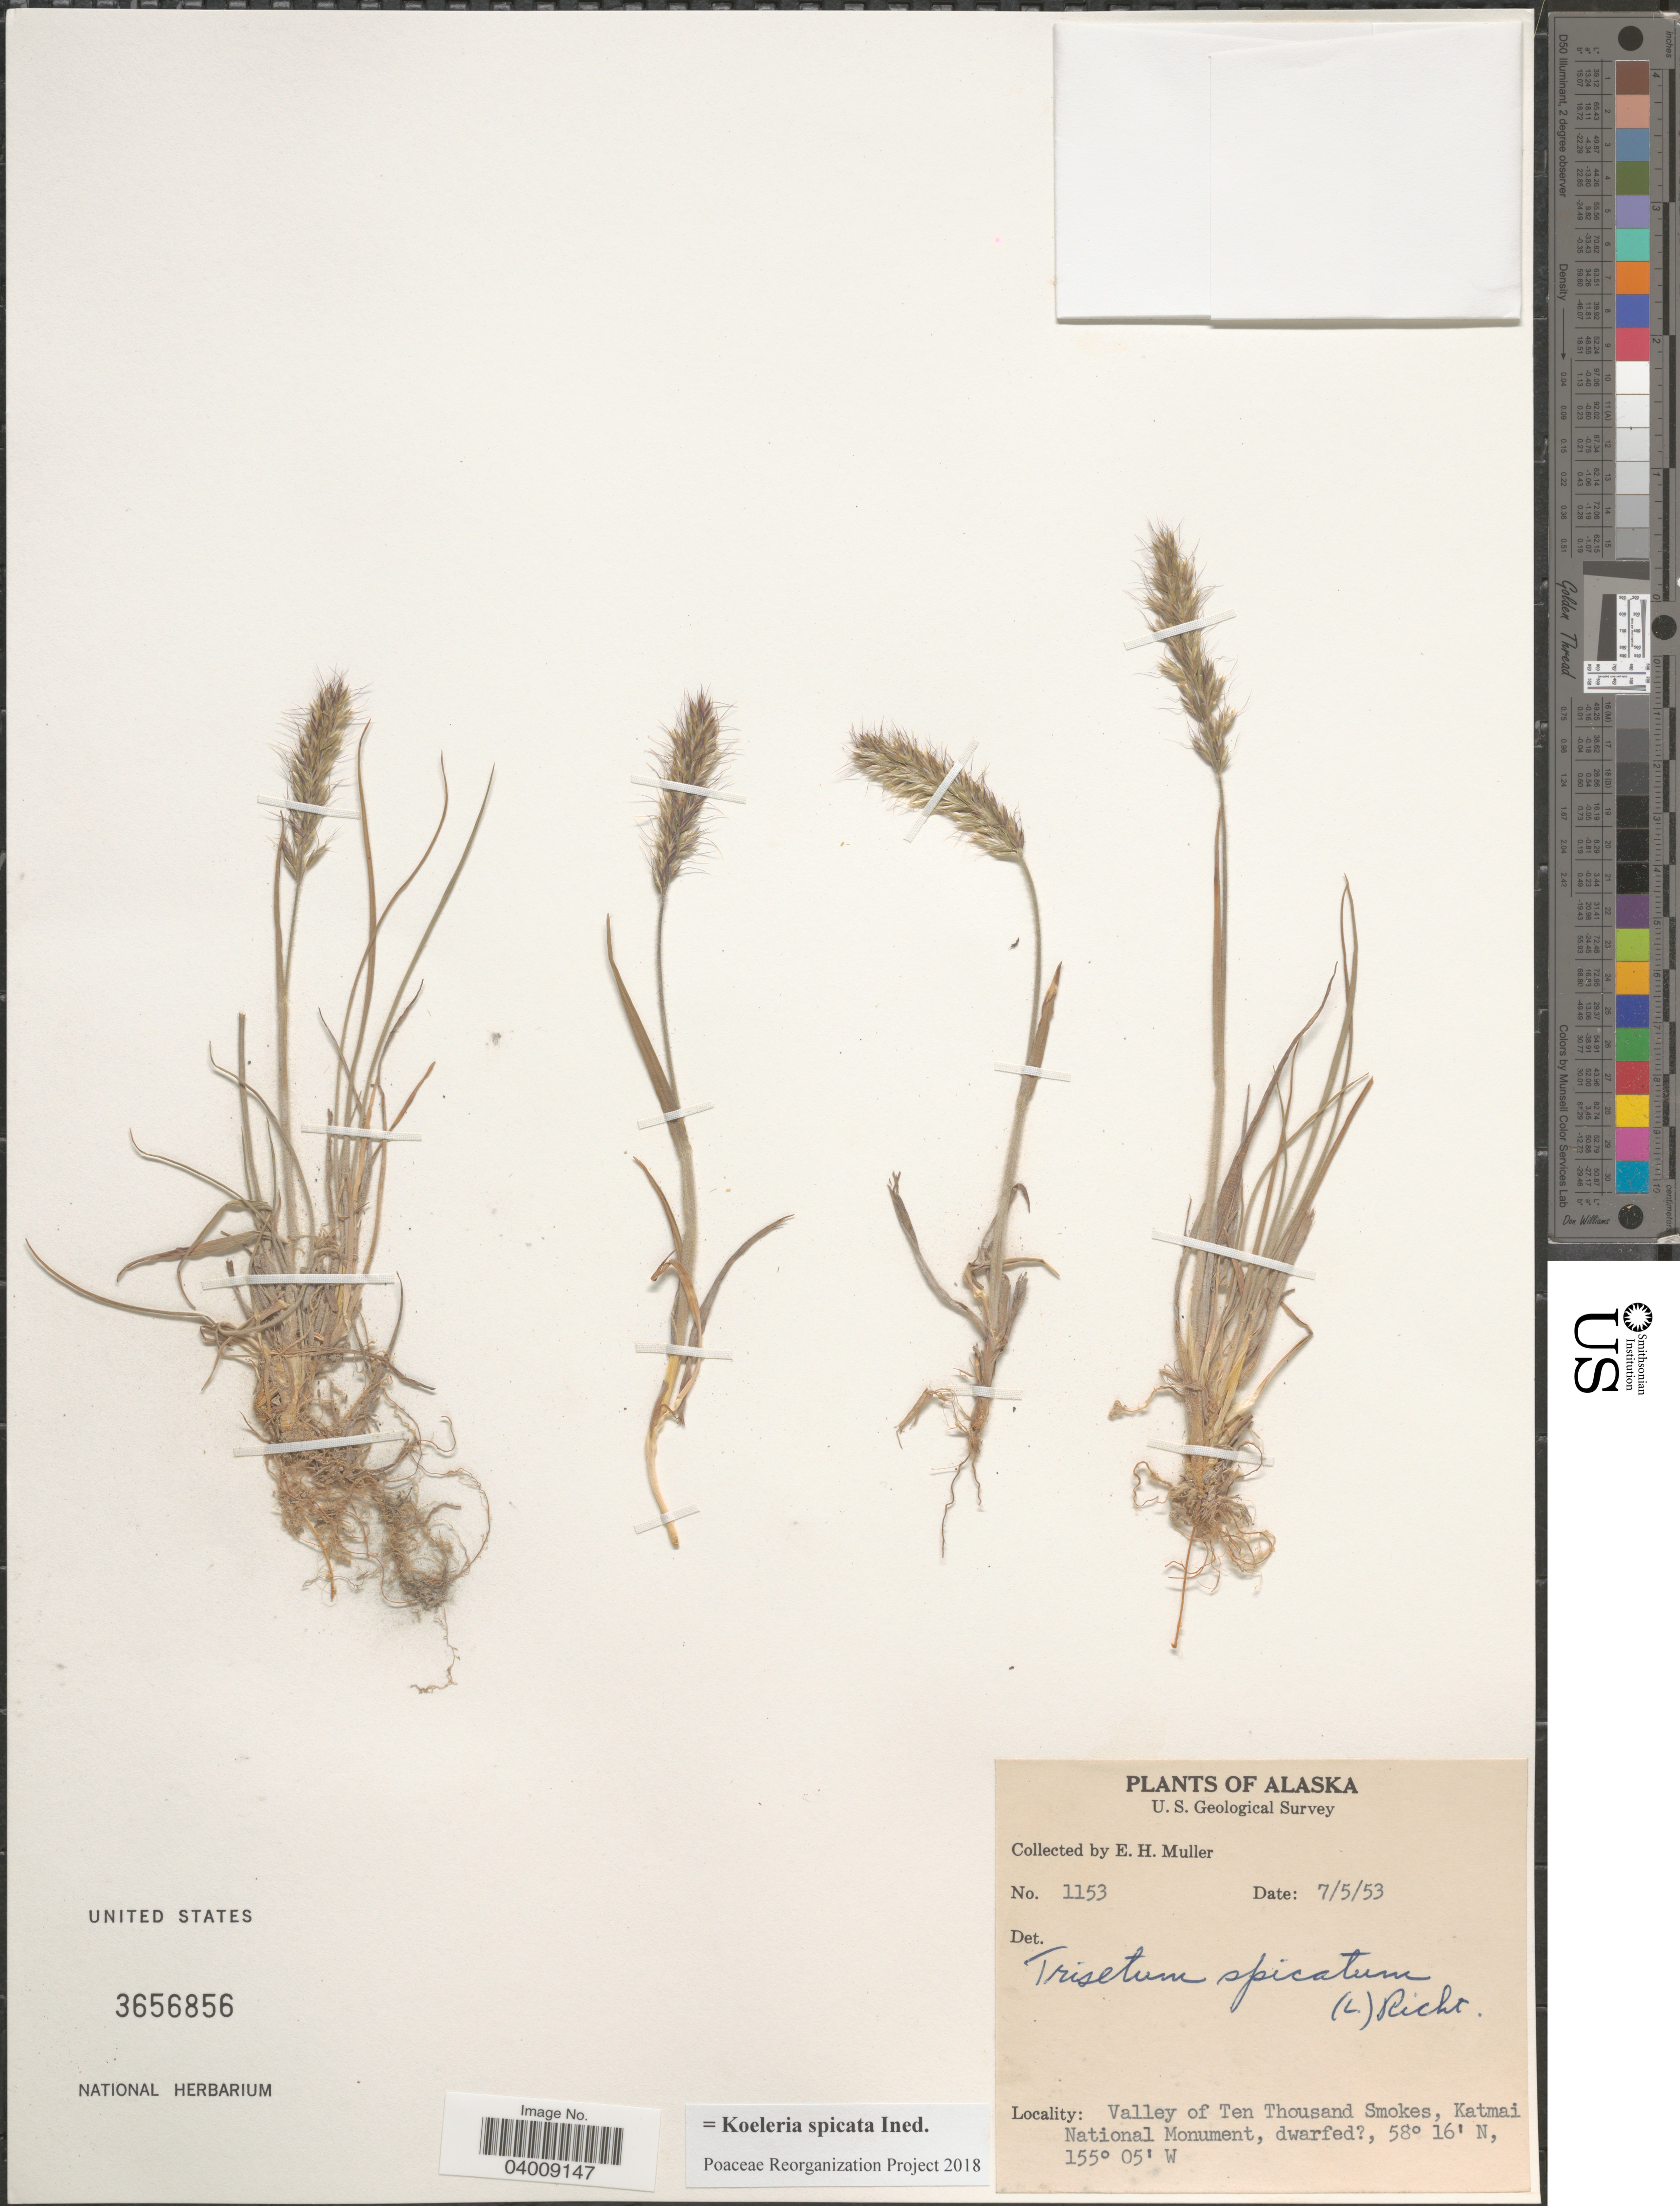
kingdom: Plantae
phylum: Tracheophyta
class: Liliopsida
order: Poales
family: Poaceae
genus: Koeleria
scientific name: Koeleria spicata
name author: (L.) Barberá et al.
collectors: E. H. Muller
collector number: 1153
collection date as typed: Transcribed d/m/y: 5/7/53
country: United States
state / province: Alaska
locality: Valley of Ten Thousand Smokes, Katmai National Monument.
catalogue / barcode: US 3656856